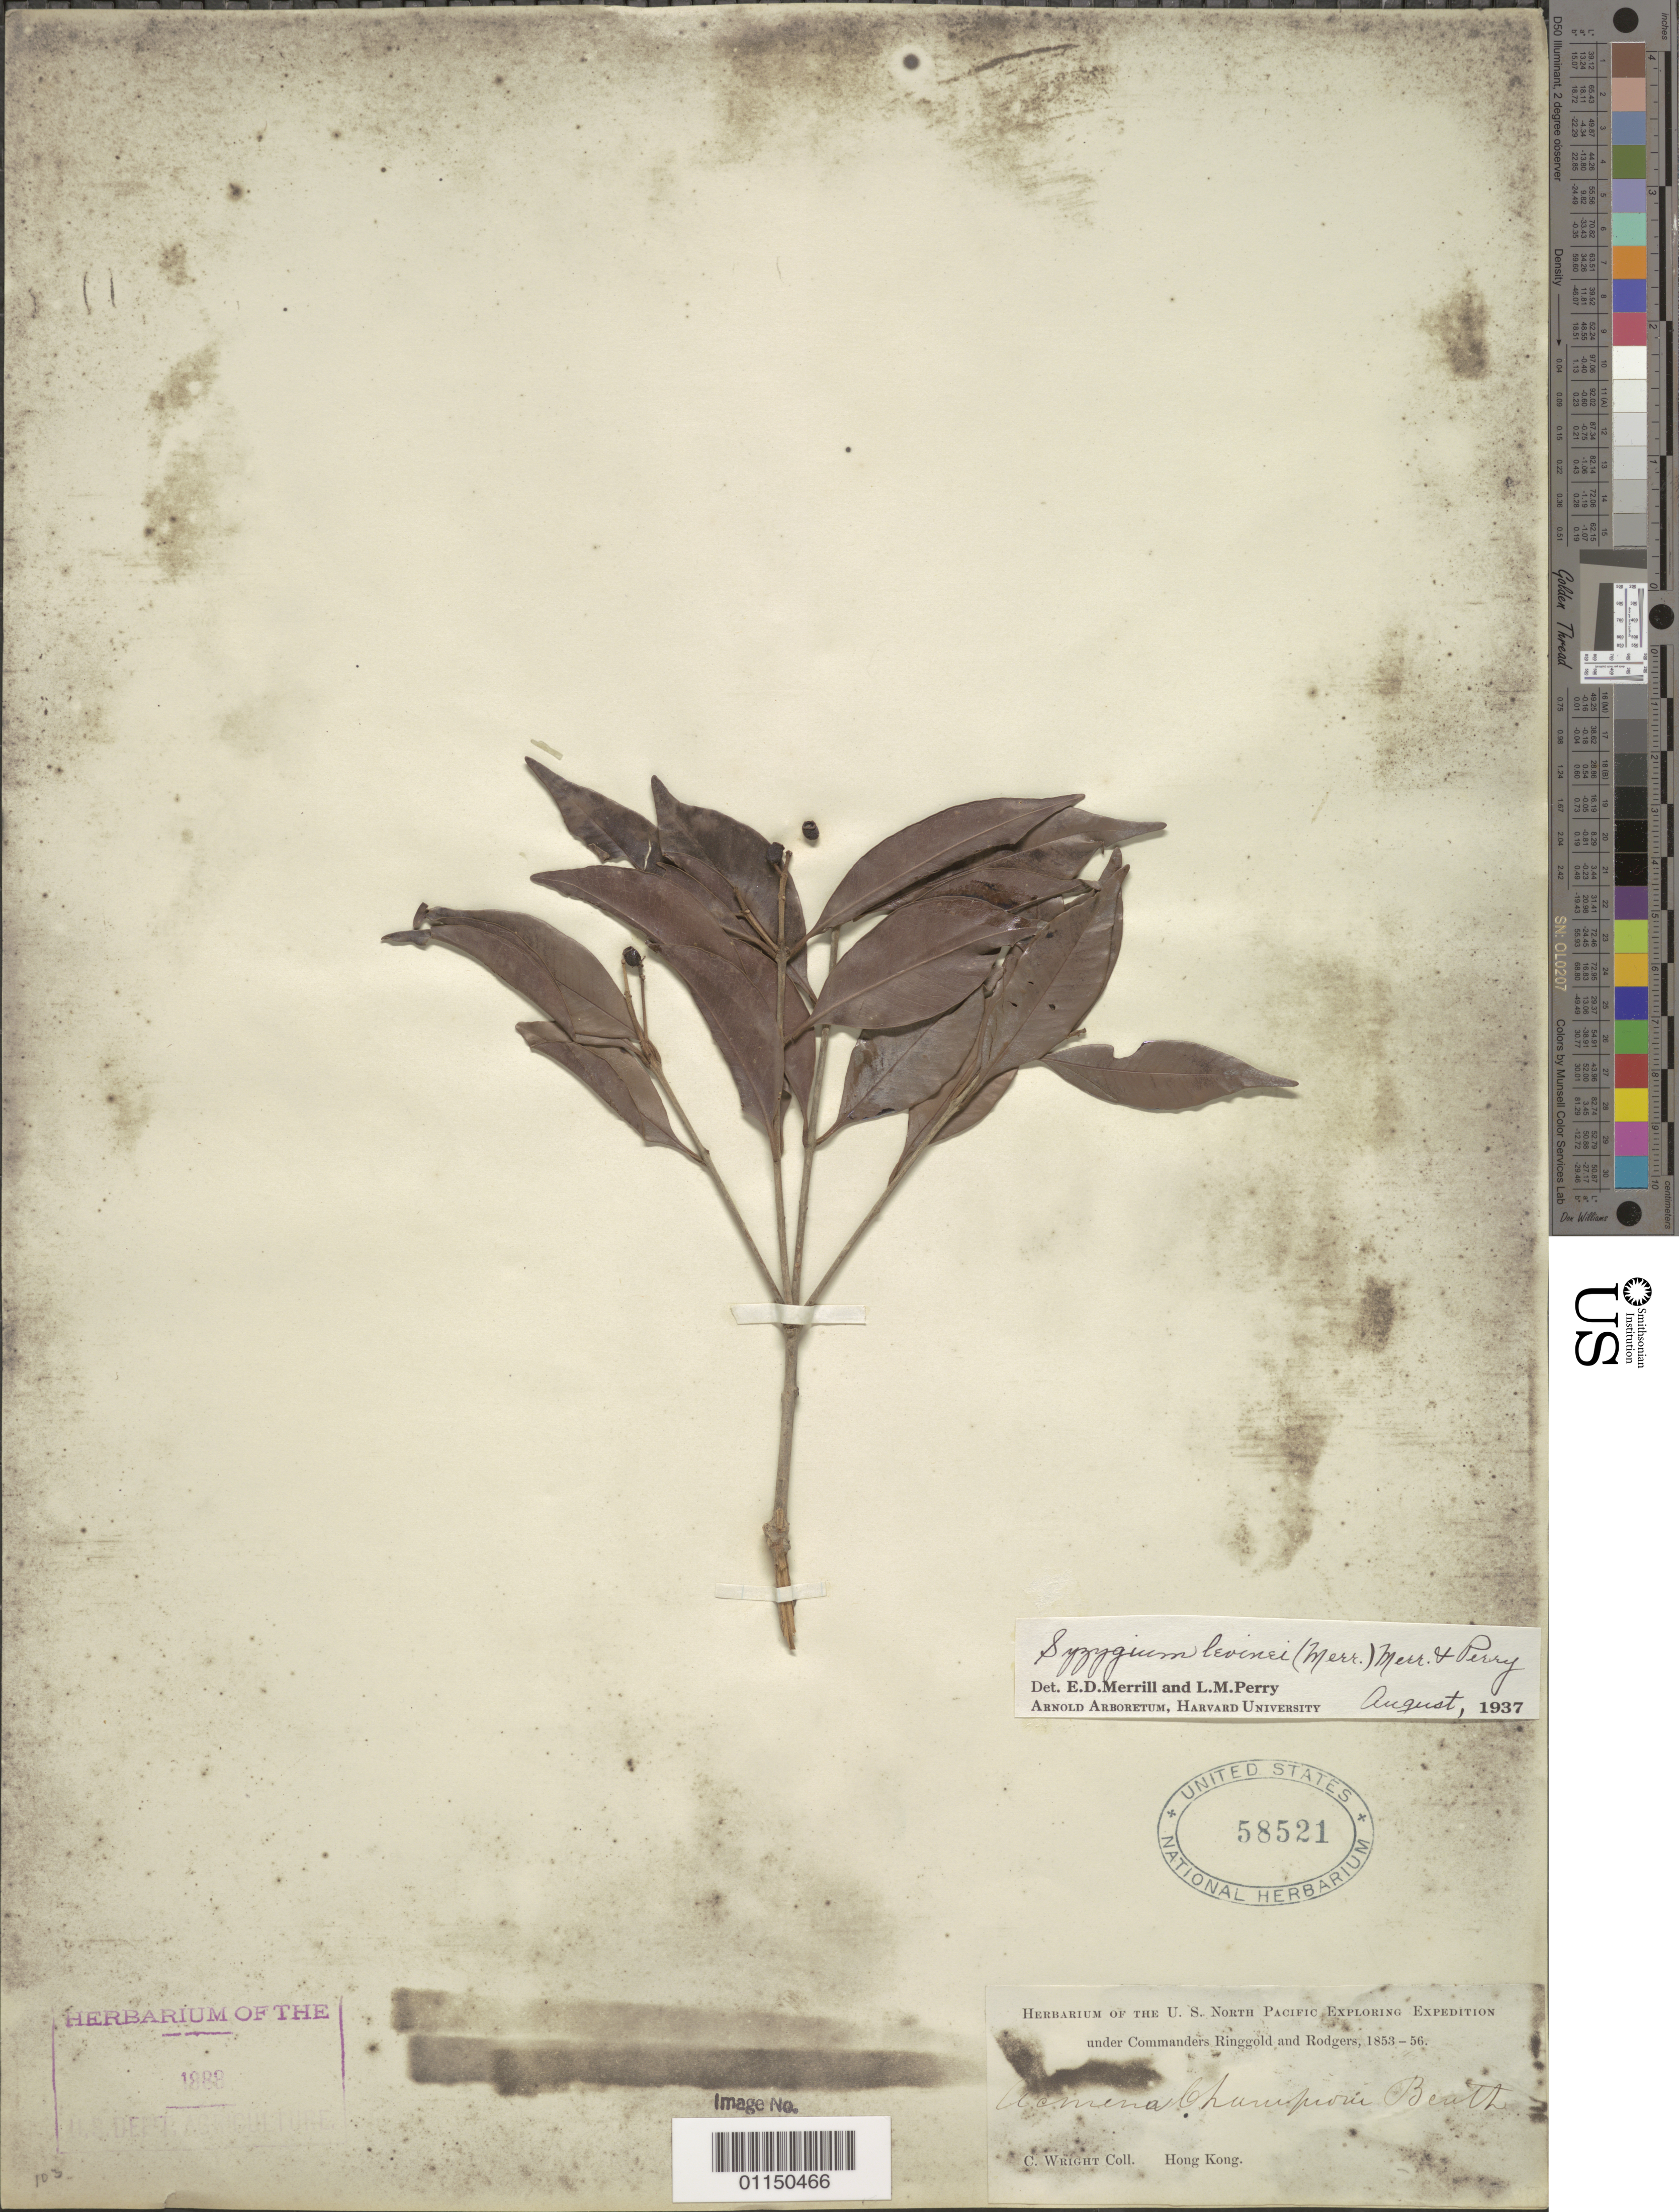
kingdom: Plantae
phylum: Tracheophyta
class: Magnoliopsida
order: Myrtales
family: Myrtaceae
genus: Syzygium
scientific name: Syzygium levinei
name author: (Merr.) Merr. & L.M. Perry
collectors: C. Wright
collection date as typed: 1853 to -- -- 1856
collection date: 1853/1856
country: China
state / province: Hong Kong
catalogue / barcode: US 58521